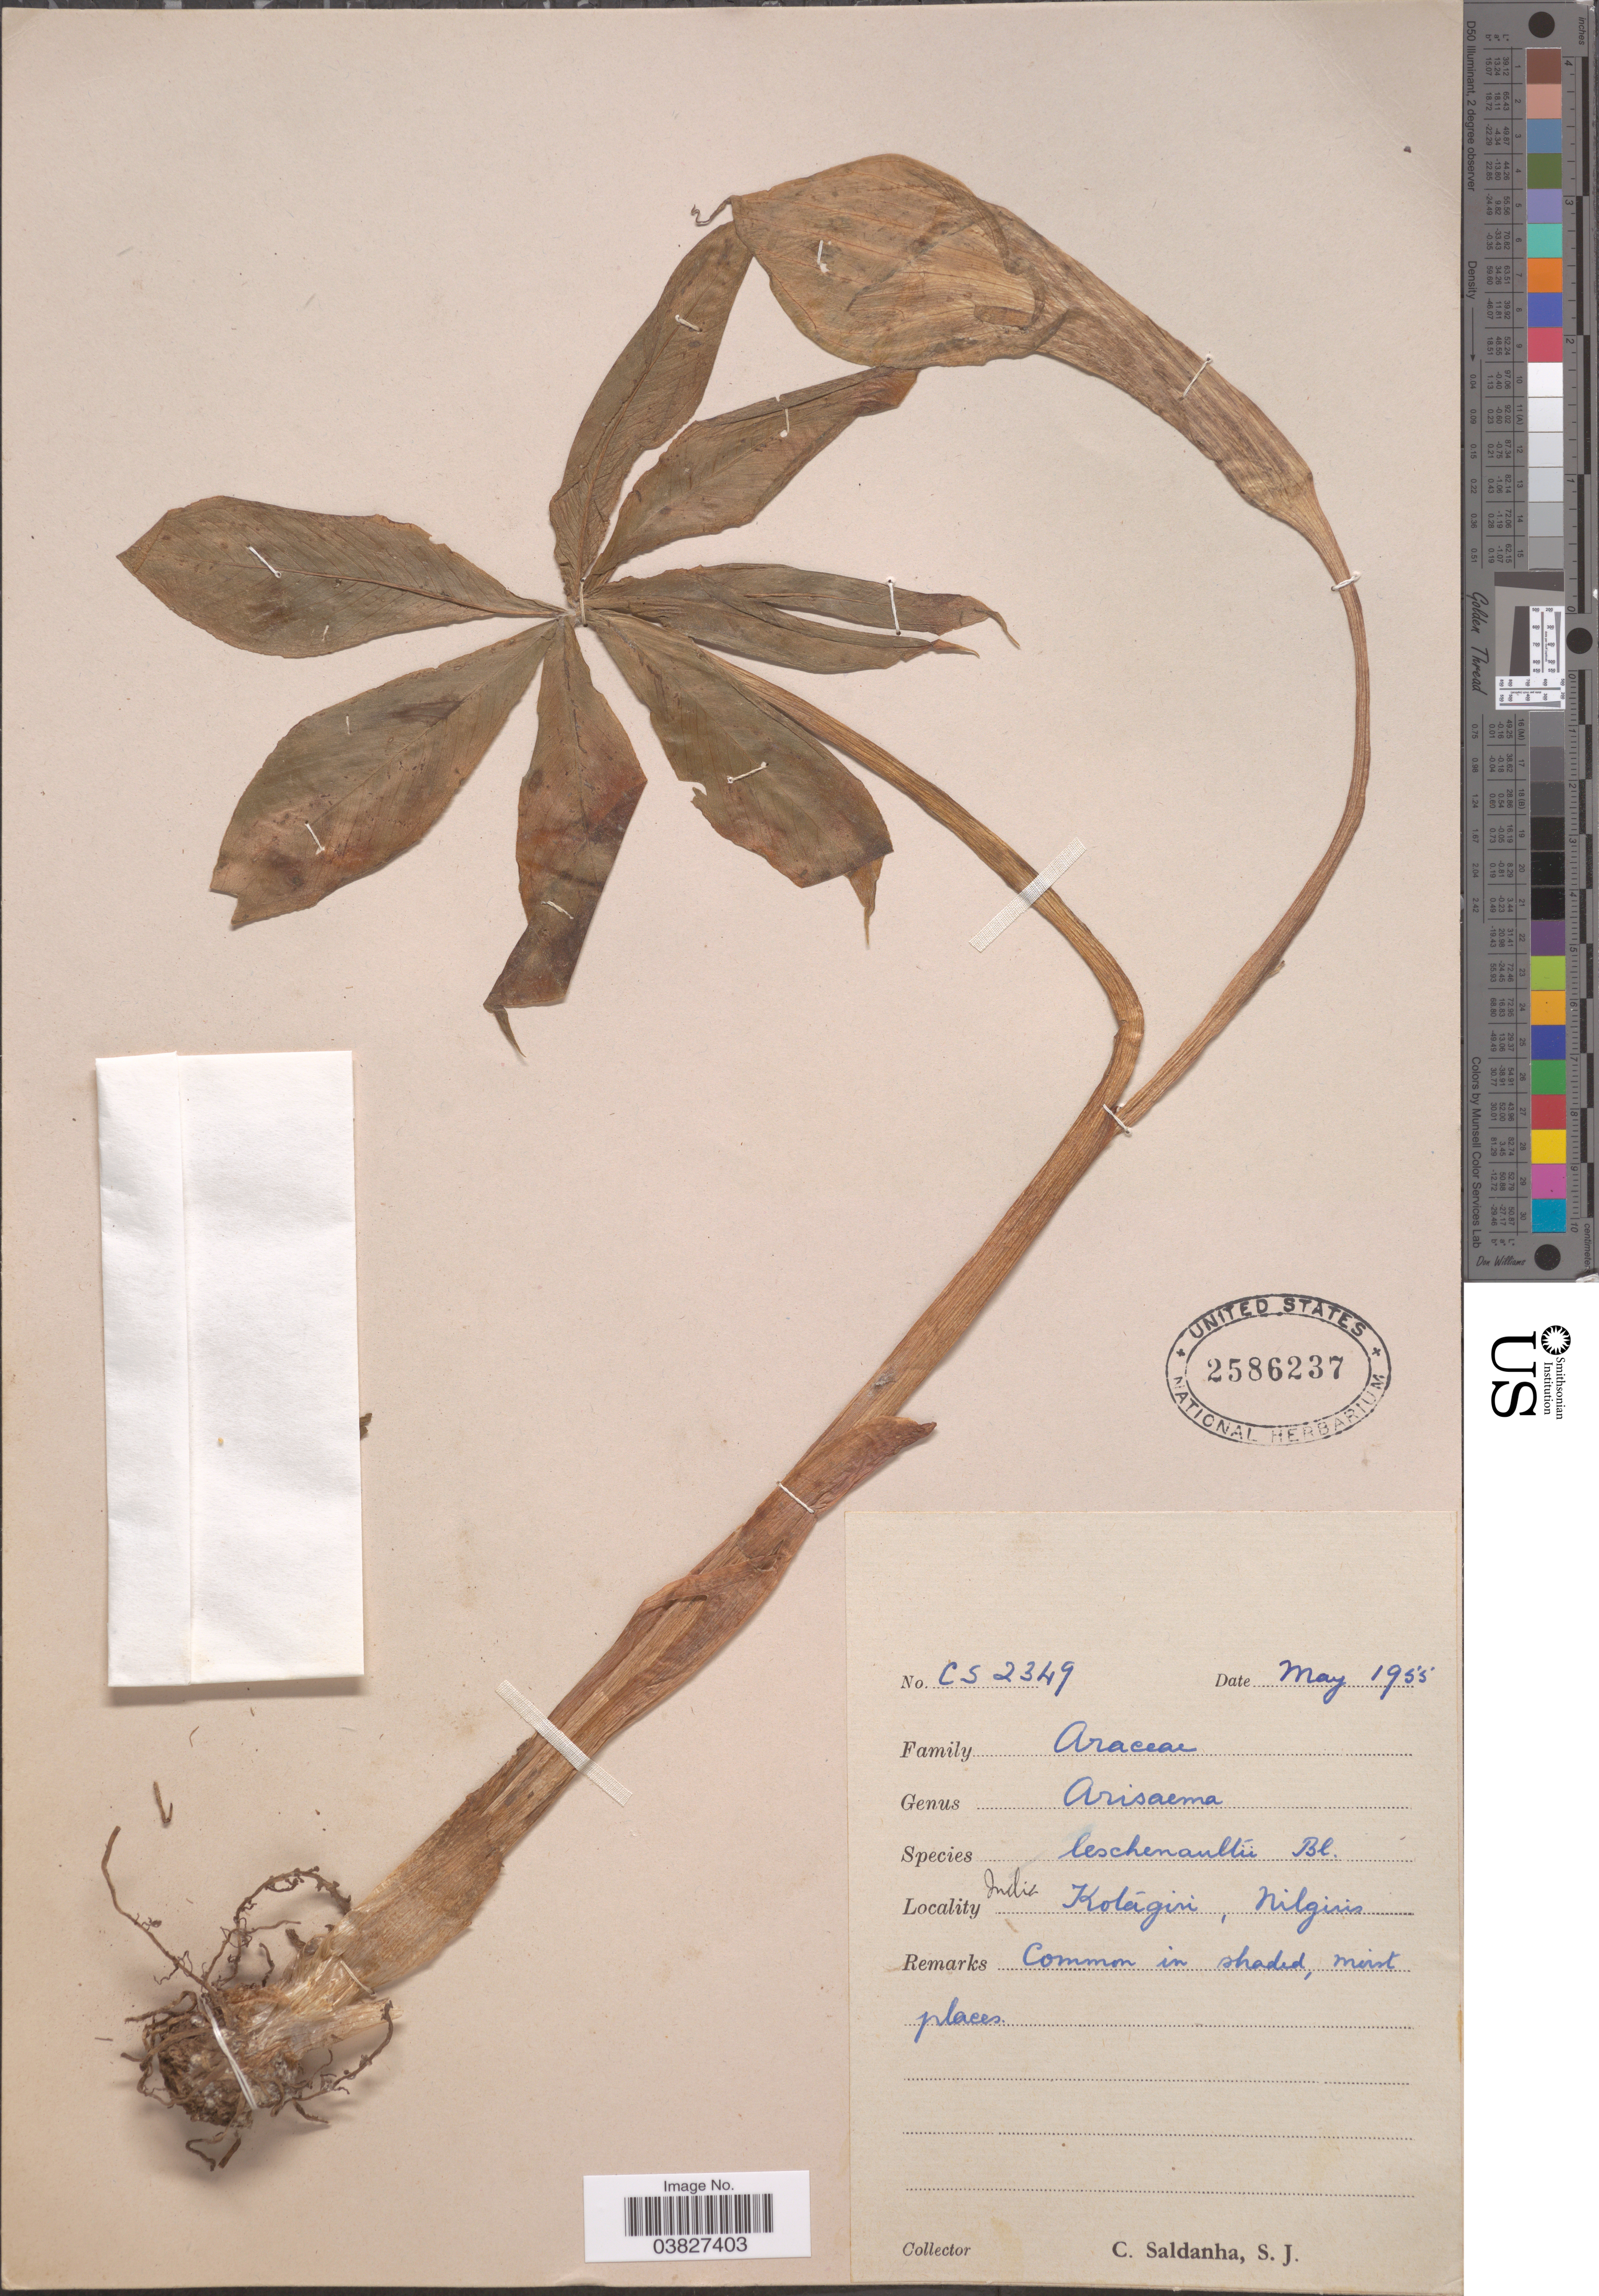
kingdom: Plantae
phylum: Tracheophyta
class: Liliopsida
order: Alismatales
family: Araceae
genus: Arisaema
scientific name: Arisaema leschenaultii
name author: Blume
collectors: C. Saldanha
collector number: CS2349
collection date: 1955-05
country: India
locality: Kotagiri, Nilgiris.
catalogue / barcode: US 2586237